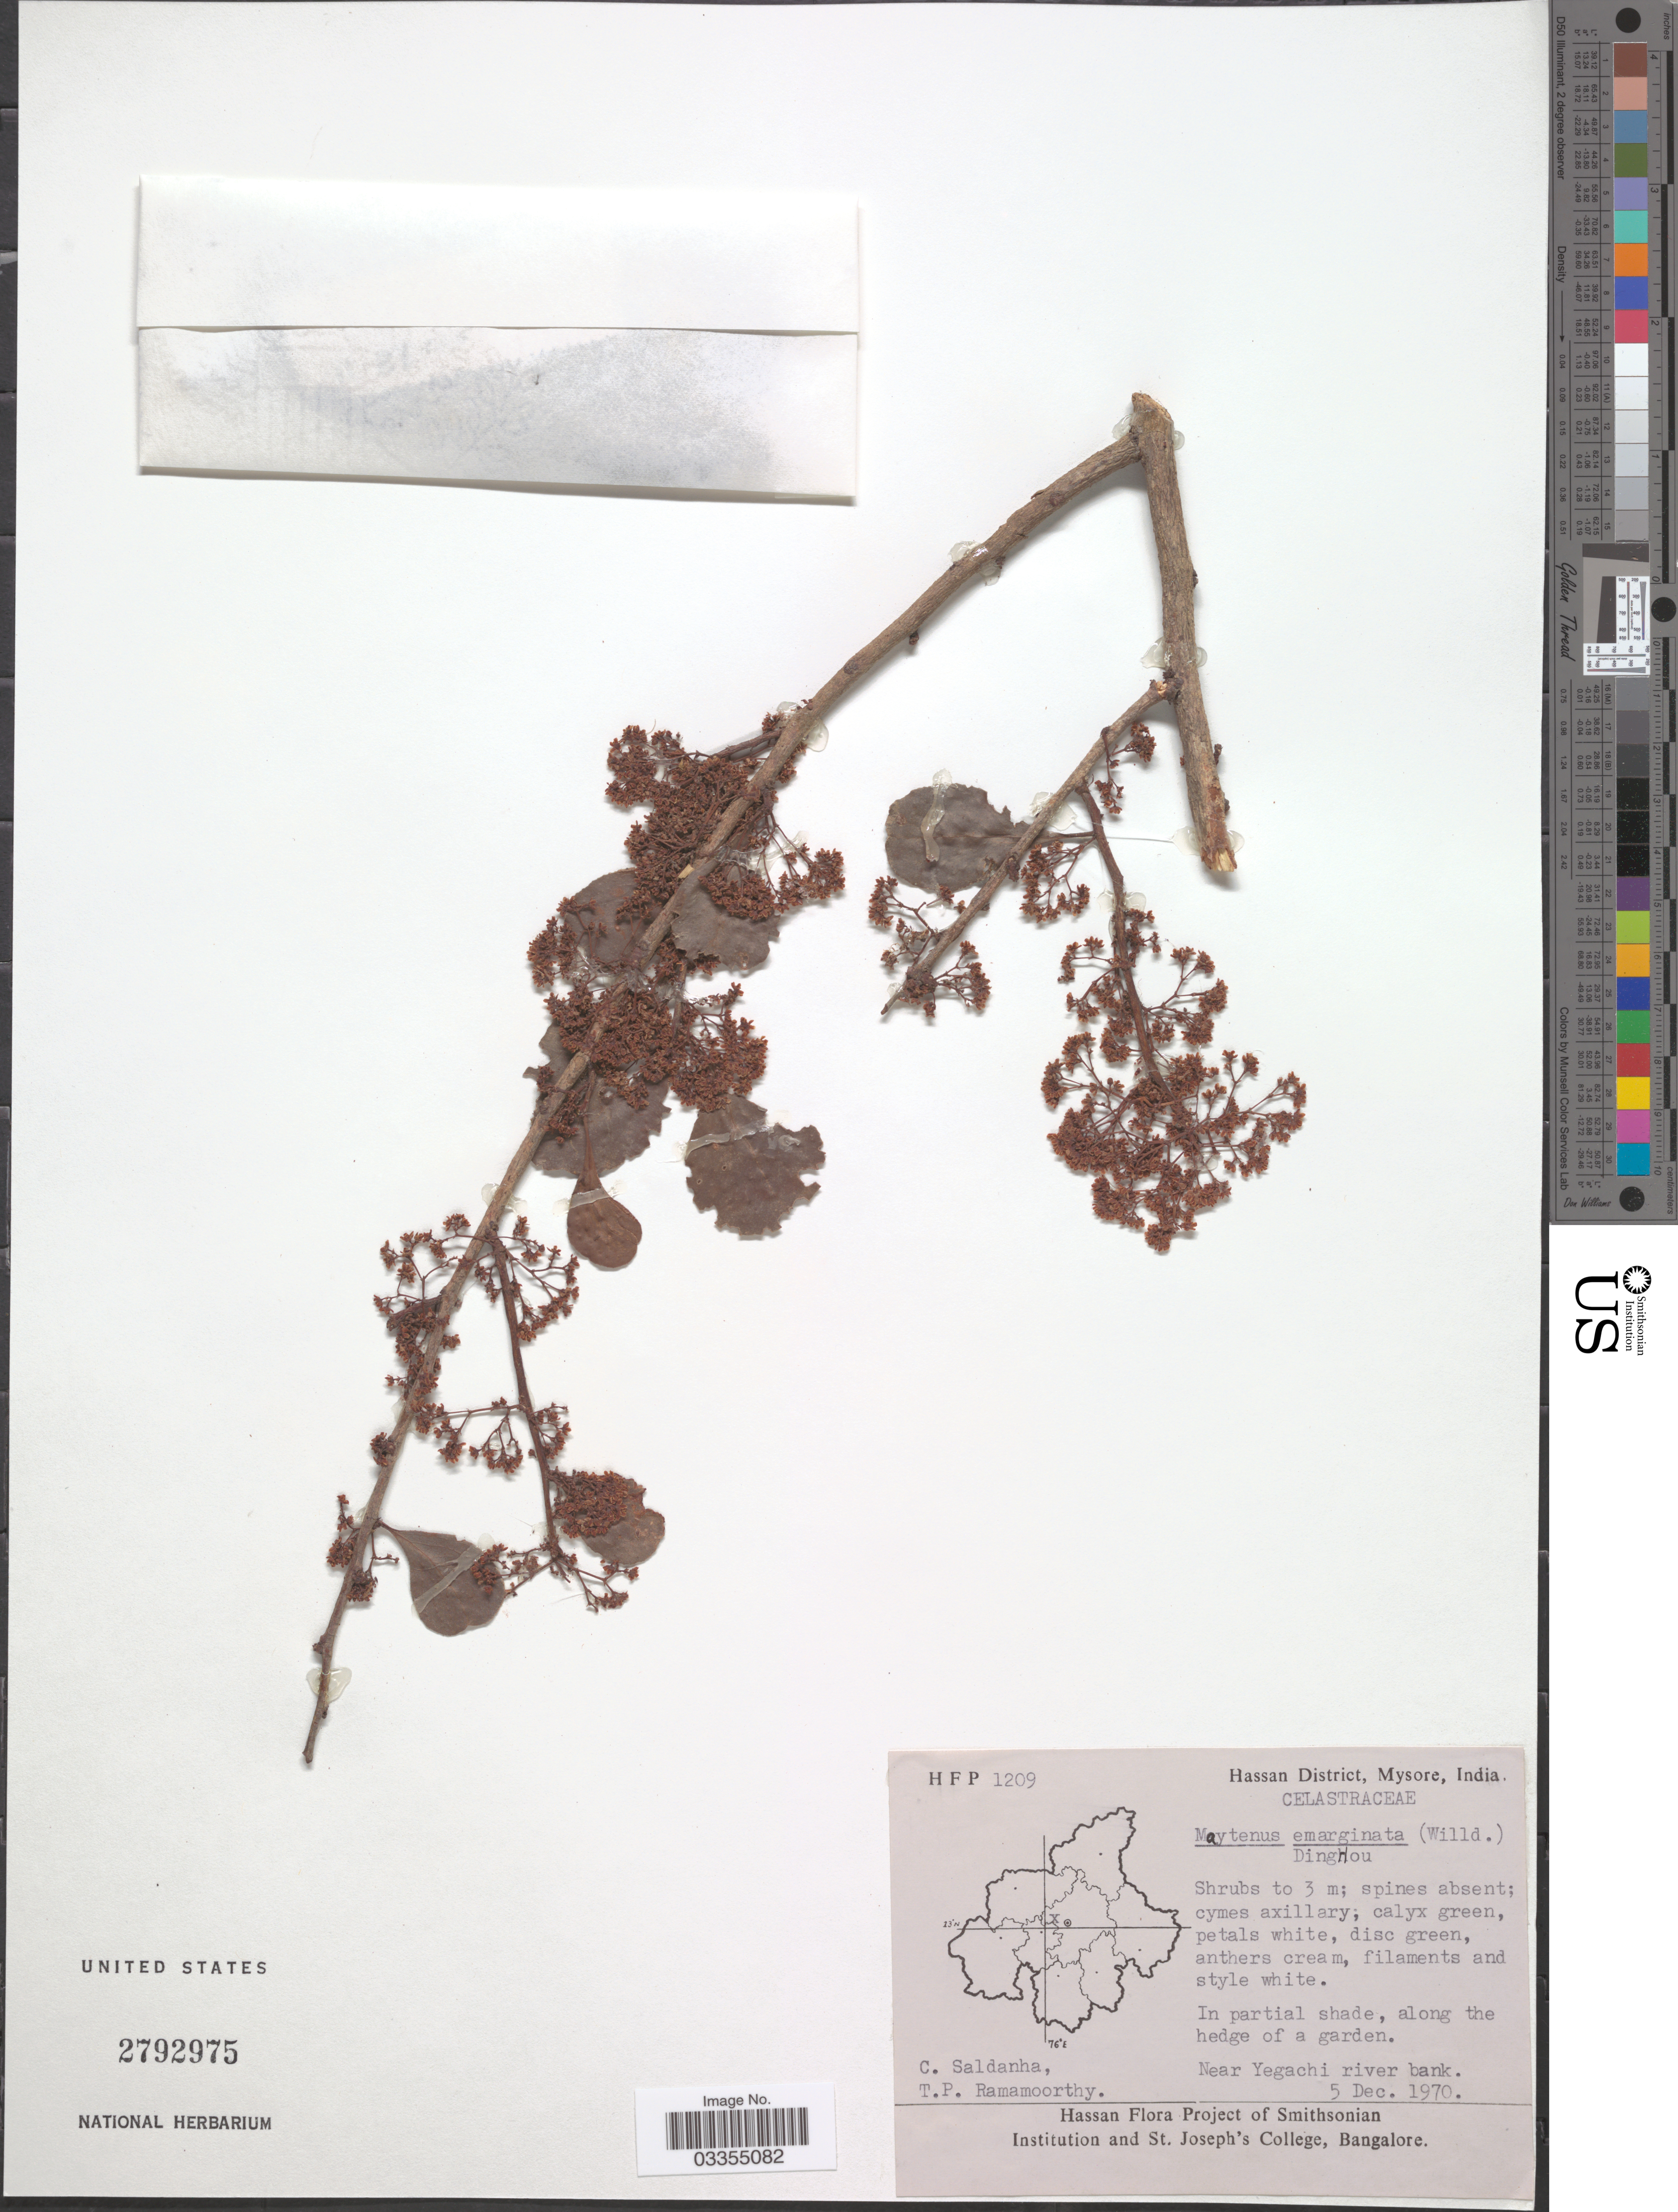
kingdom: Plantae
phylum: Tracheophyta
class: Magnoliopsida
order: Celastrales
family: Celastraceae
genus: Gymnosporia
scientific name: Gymnosporia montana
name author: (Roth) Benth.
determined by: Strong, Mark T., (BOT), Smithsonian Institution - National Museum of Natural History (UNITED STATES)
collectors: C. Saldanha & T. P. Ramamoorthy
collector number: HFP 1209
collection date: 1970-12-05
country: India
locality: Hassan District, Mysore. Near Yegachi river bank.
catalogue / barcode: US 2792975